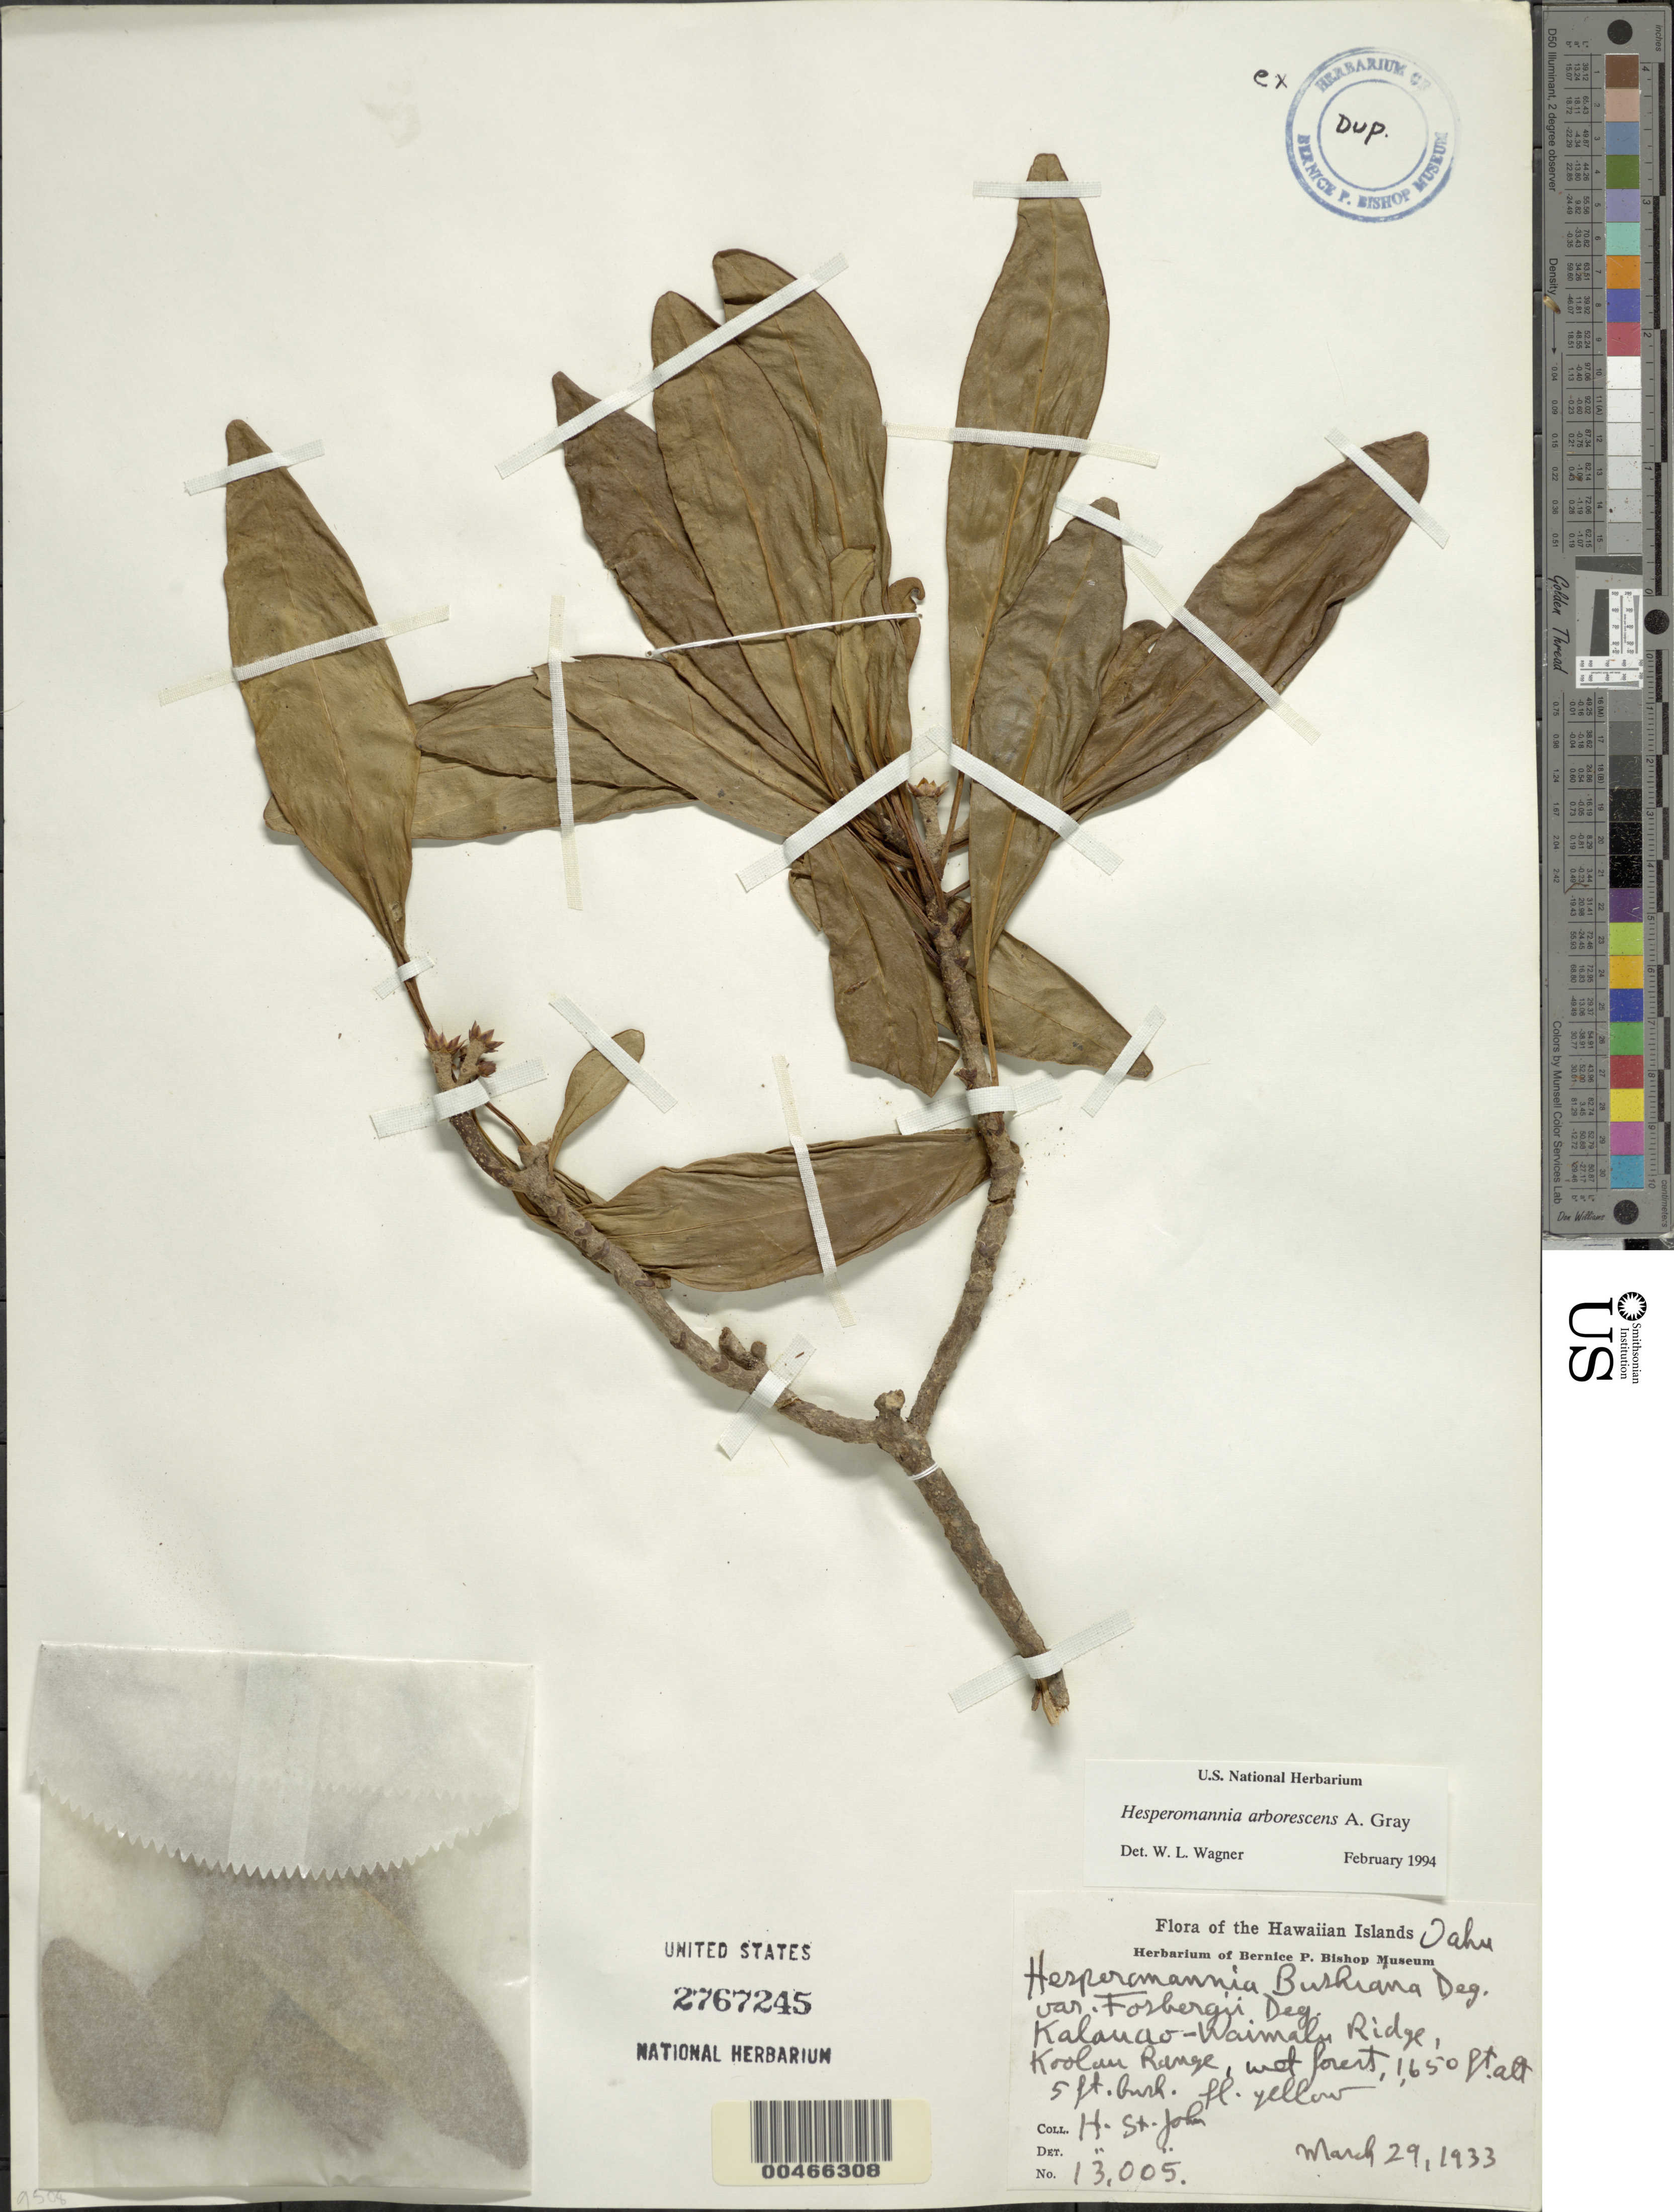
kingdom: Plantae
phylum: Tracheophyta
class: Magnoliopsida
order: Asterales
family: Asteraceae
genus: Hesperomannia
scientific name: Hesperomannia swezeyi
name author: O. Deg.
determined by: Wagner, W. L., (BOT), Smithsonian Institution - National Museum of Natural History (UNITED STATES)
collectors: H. St. John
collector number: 13005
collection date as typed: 29 Mar 1933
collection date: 1933-03-29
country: United States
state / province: Hawaii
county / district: Honolulu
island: Oahu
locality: Kalanao-Waimalu Ridge, Koolau Range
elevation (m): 503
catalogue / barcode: US 2767245